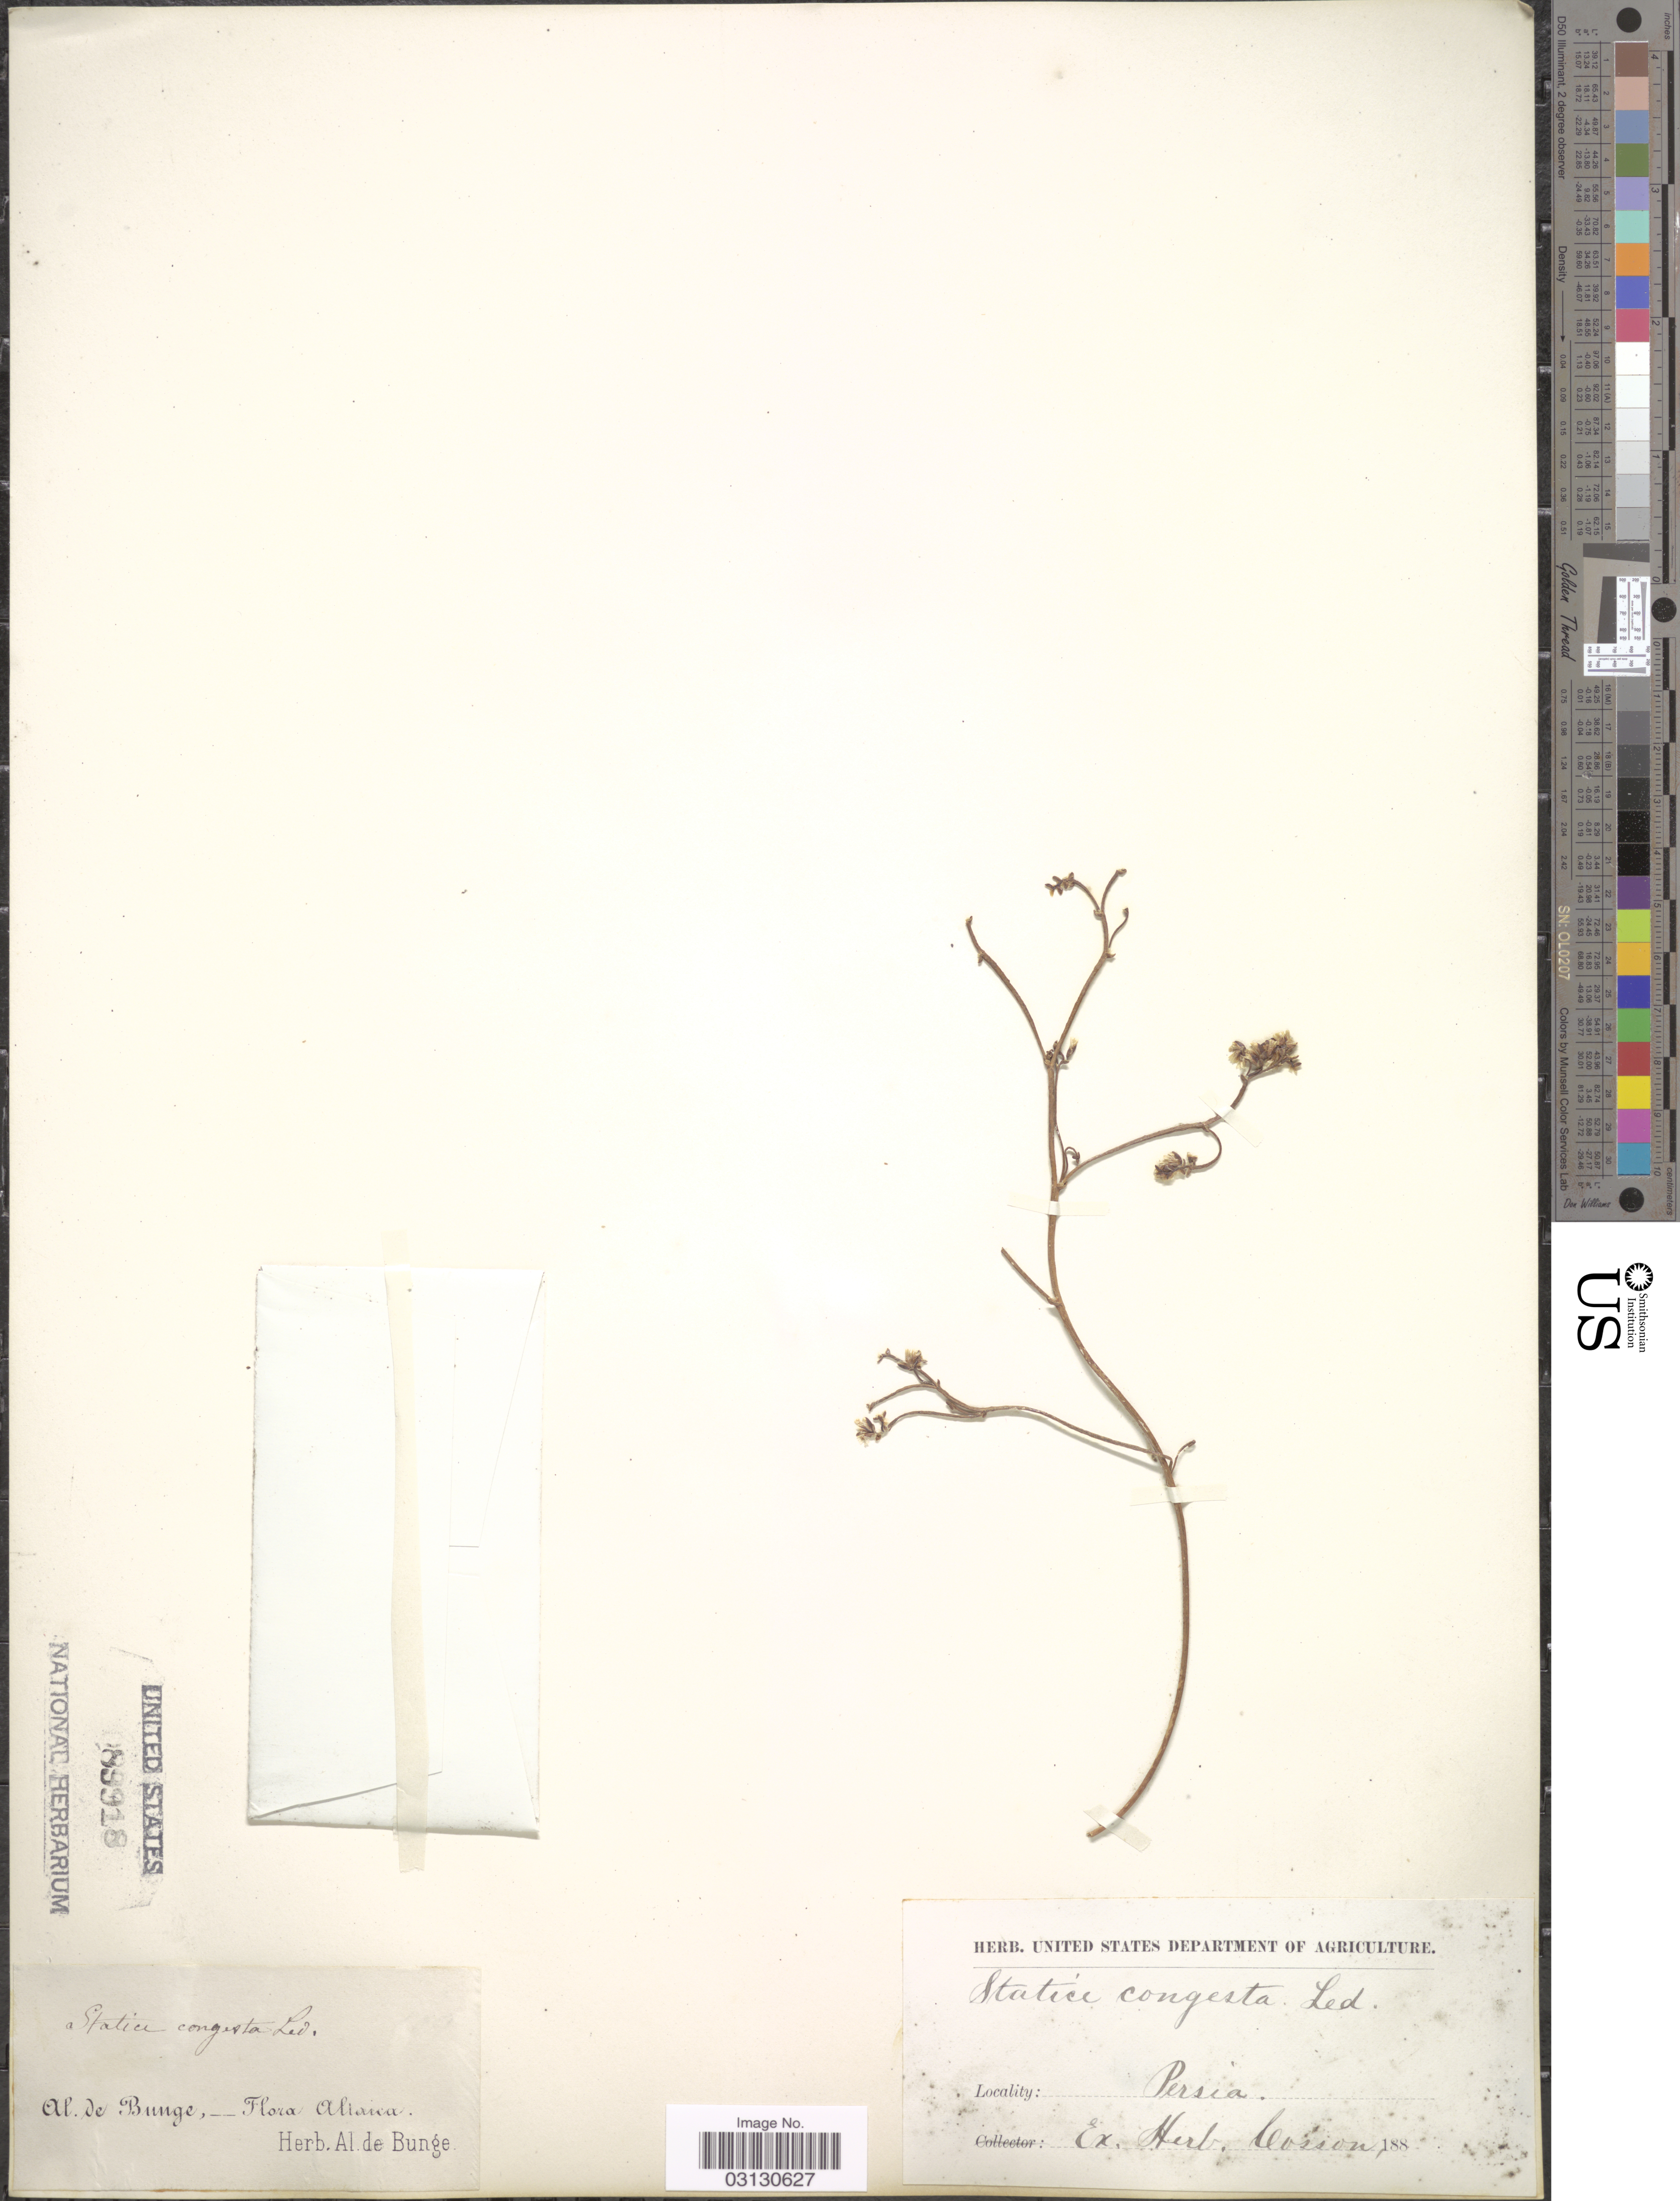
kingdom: Plantae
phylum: Tracheophyta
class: Magnoliopsida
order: Caryophyllales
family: Plumbaginaceae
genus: Limonium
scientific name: Limonium congestum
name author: (Ledeb.) Kuntze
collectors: A. de Bunge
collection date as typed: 188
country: Iran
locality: Altaica, Persia.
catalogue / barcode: US 89918